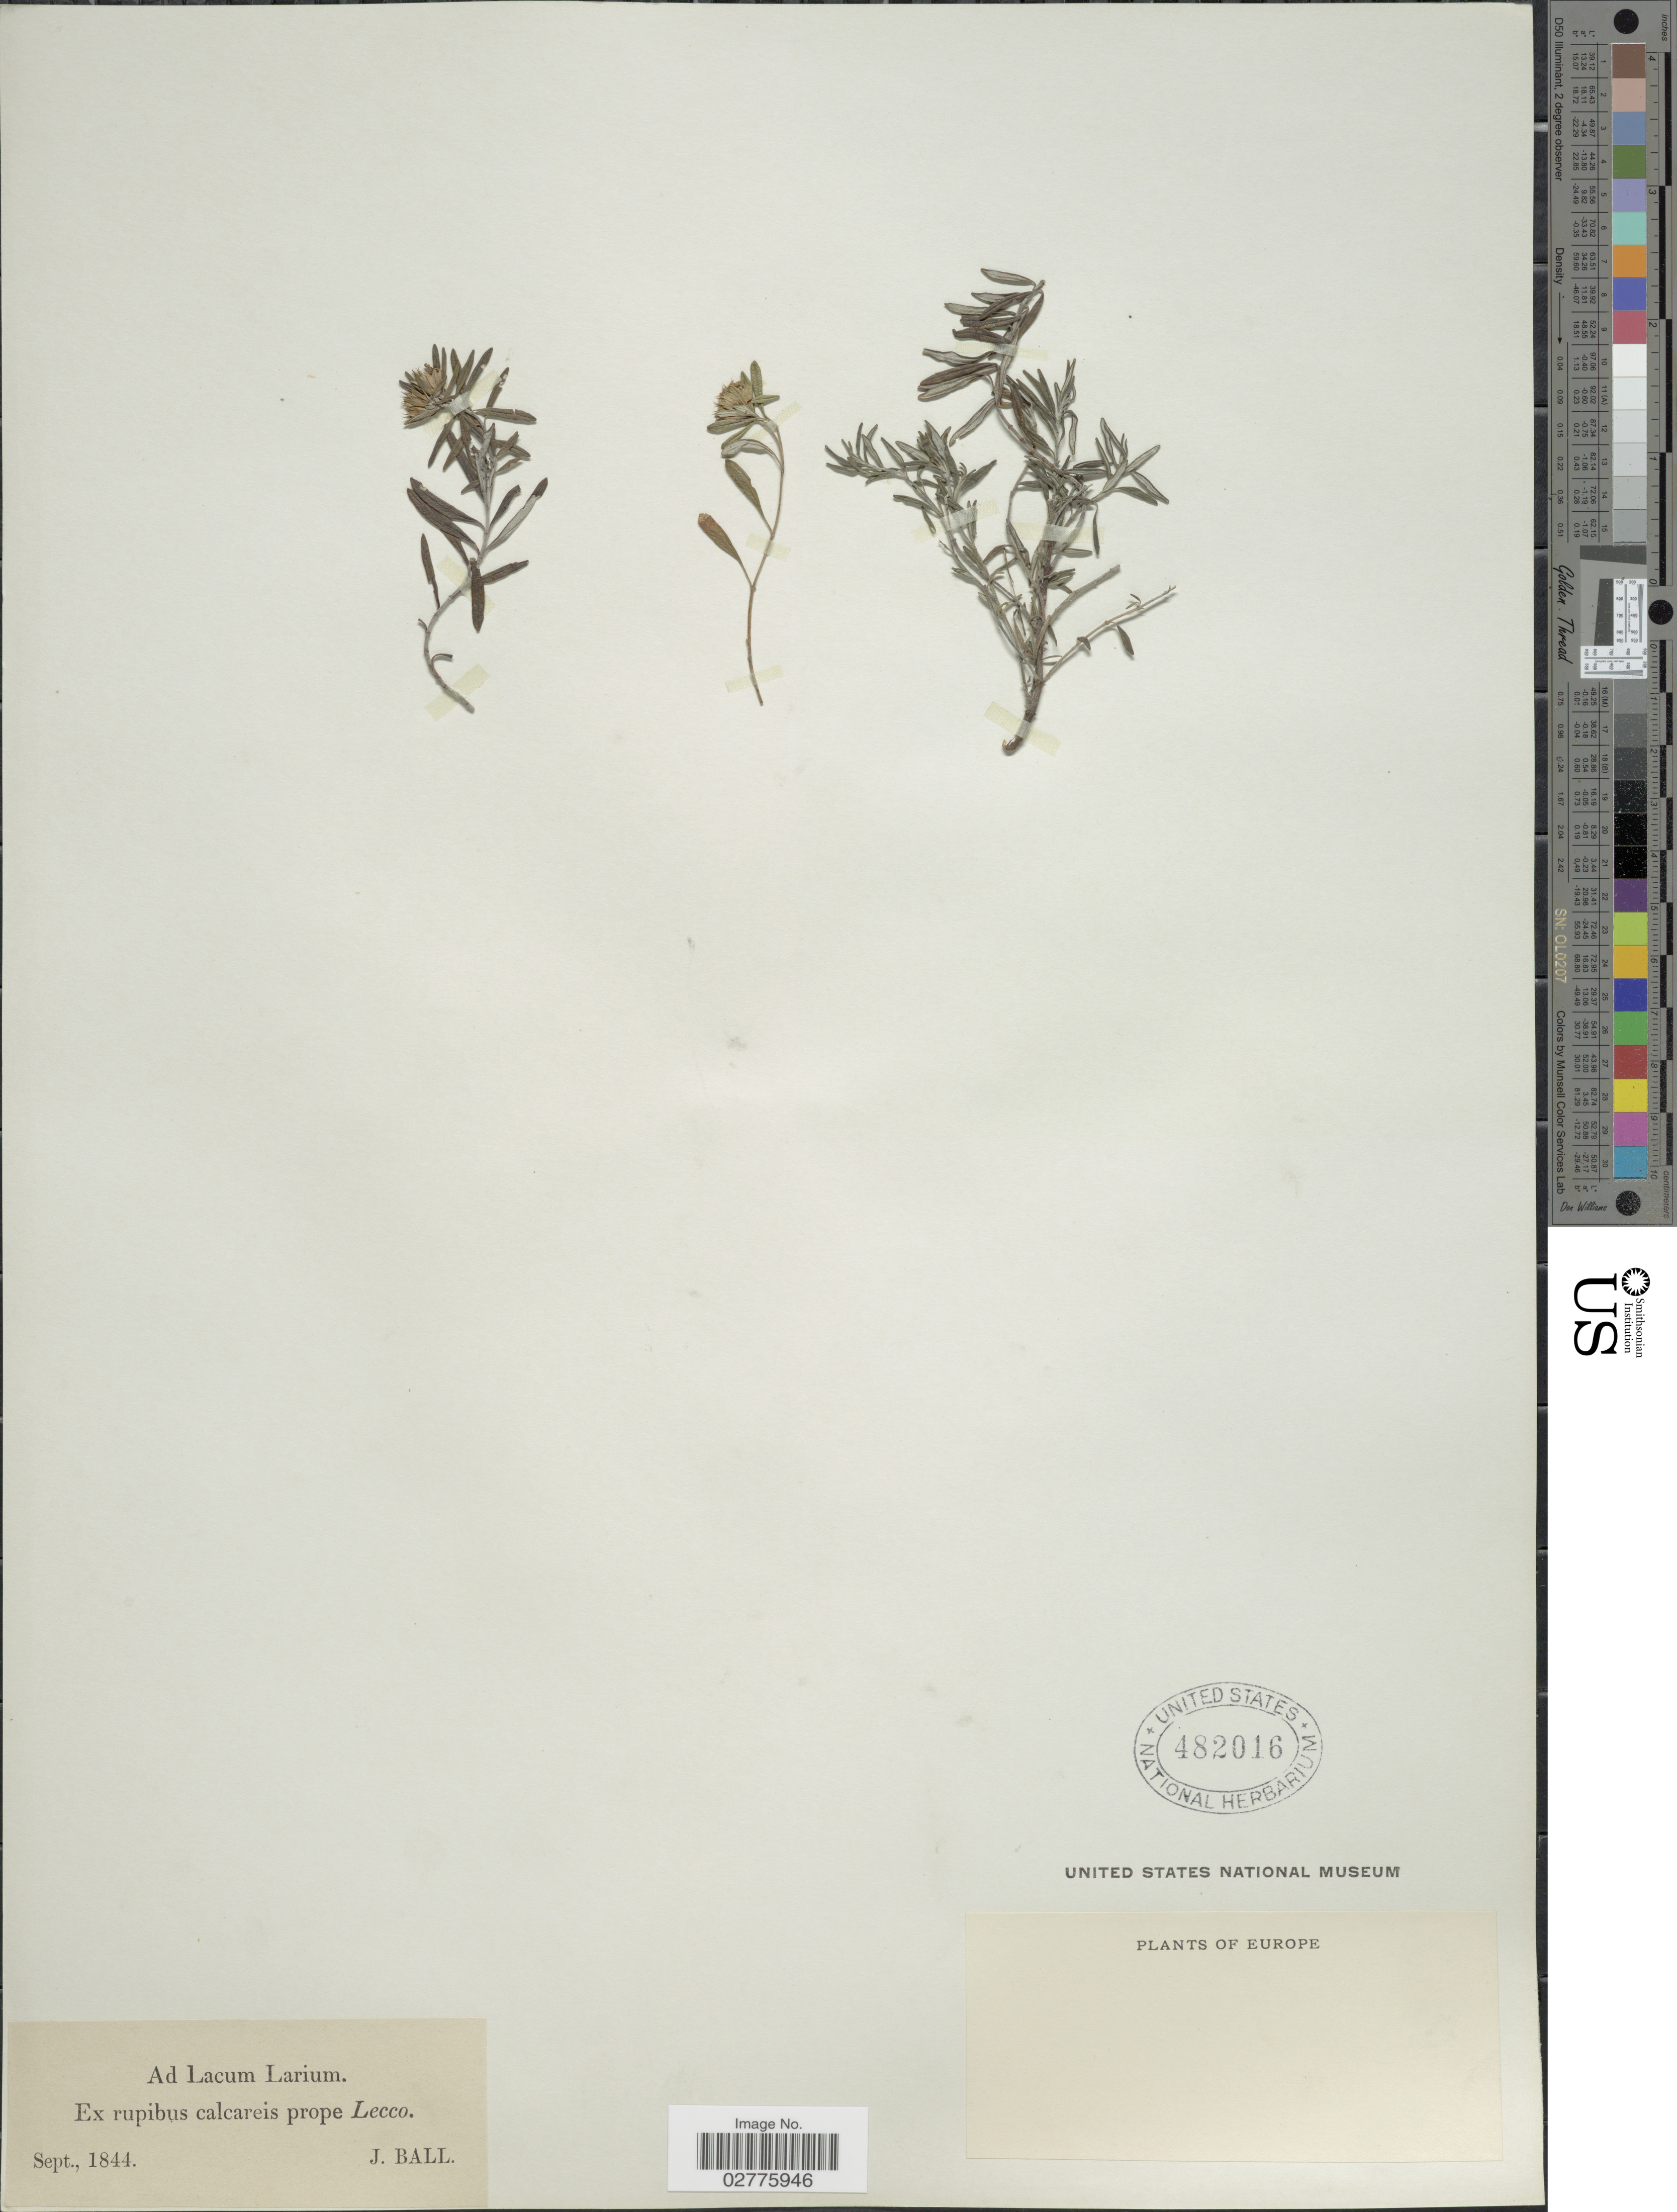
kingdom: Plantae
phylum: Tracheophyta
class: Magnoliopsida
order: Lamiales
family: Lamiaceae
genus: Teucrium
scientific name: Teucrium sp.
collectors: J. Ball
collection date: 1844-09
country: Italy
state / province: Lombardy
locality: Ad Lacum Larium. Ex rupibus calcareis prope Lecco. Europe.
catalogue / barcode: US 482016